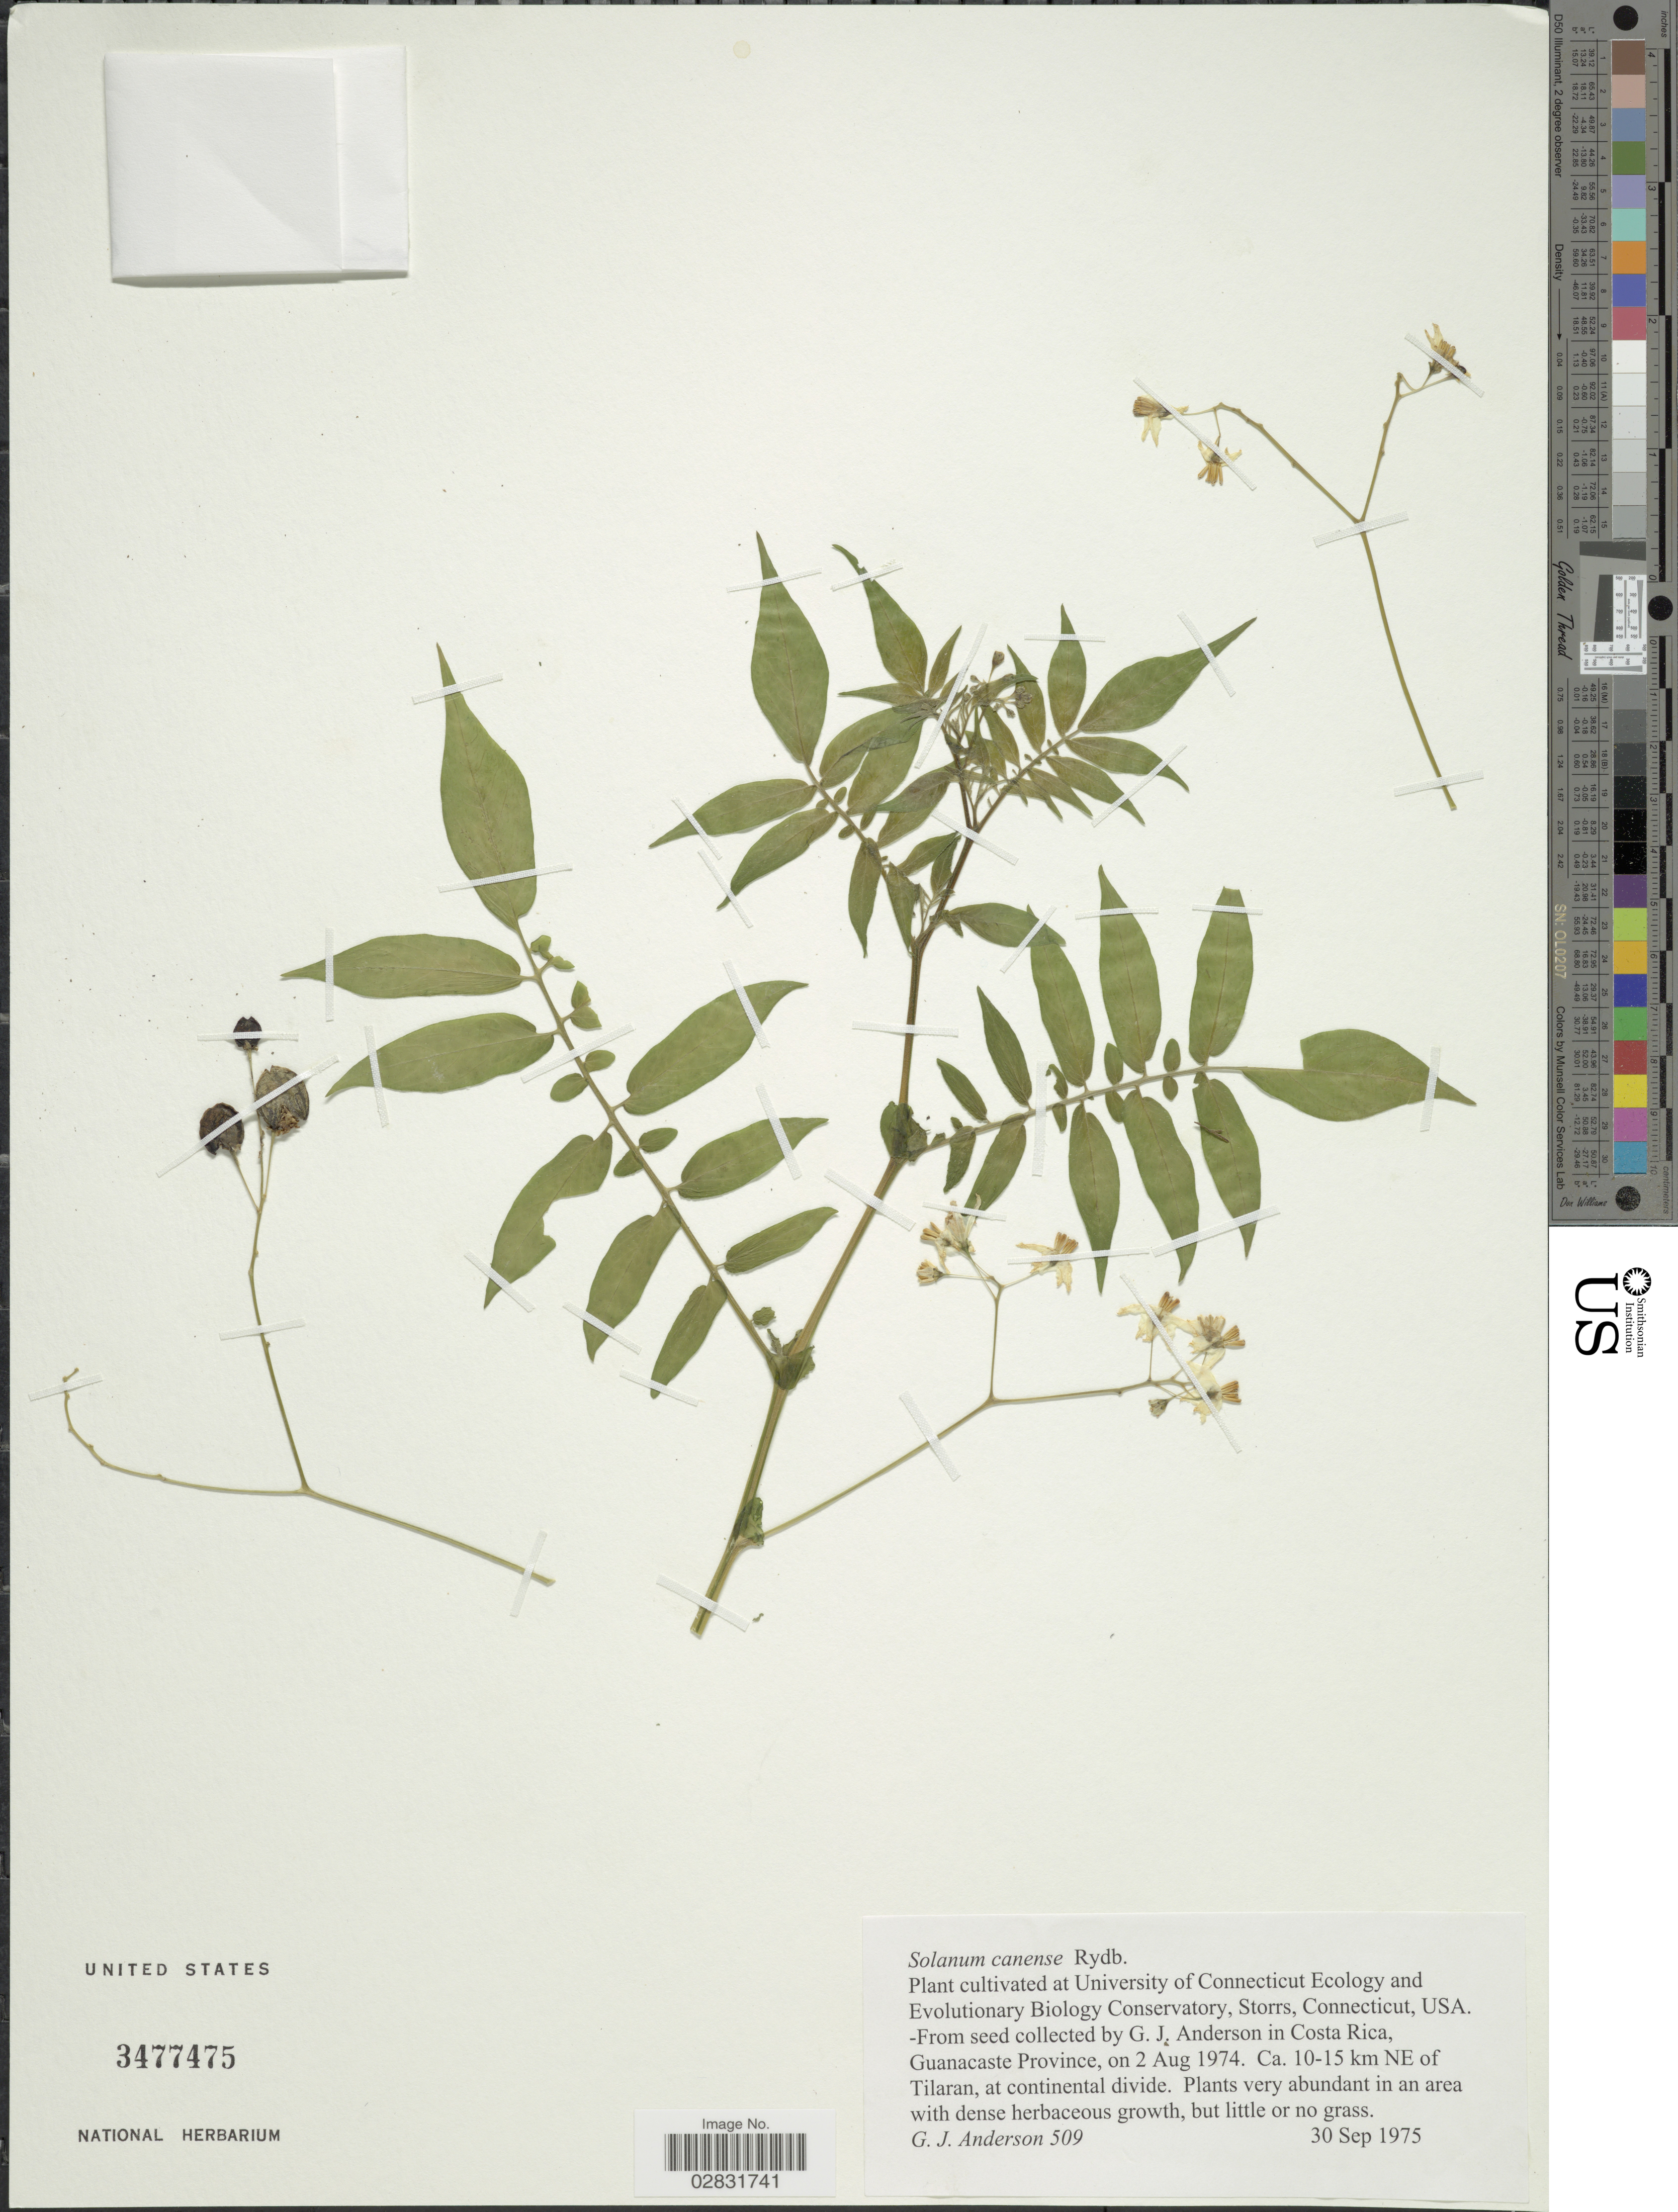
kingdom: Plantae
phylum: Tracheophyta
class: Magnoliopsida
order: Solanales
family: Solanaceae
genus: Solanum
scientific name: Solanum canense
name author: Rydb.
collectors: G. J. Anderson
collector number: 509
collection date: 1975-09-30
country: United States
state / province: Connecticut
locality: At University of Connecticut Ecology and Evolutionary Biology Conservatory, Storrs.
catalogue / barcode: US 3477475